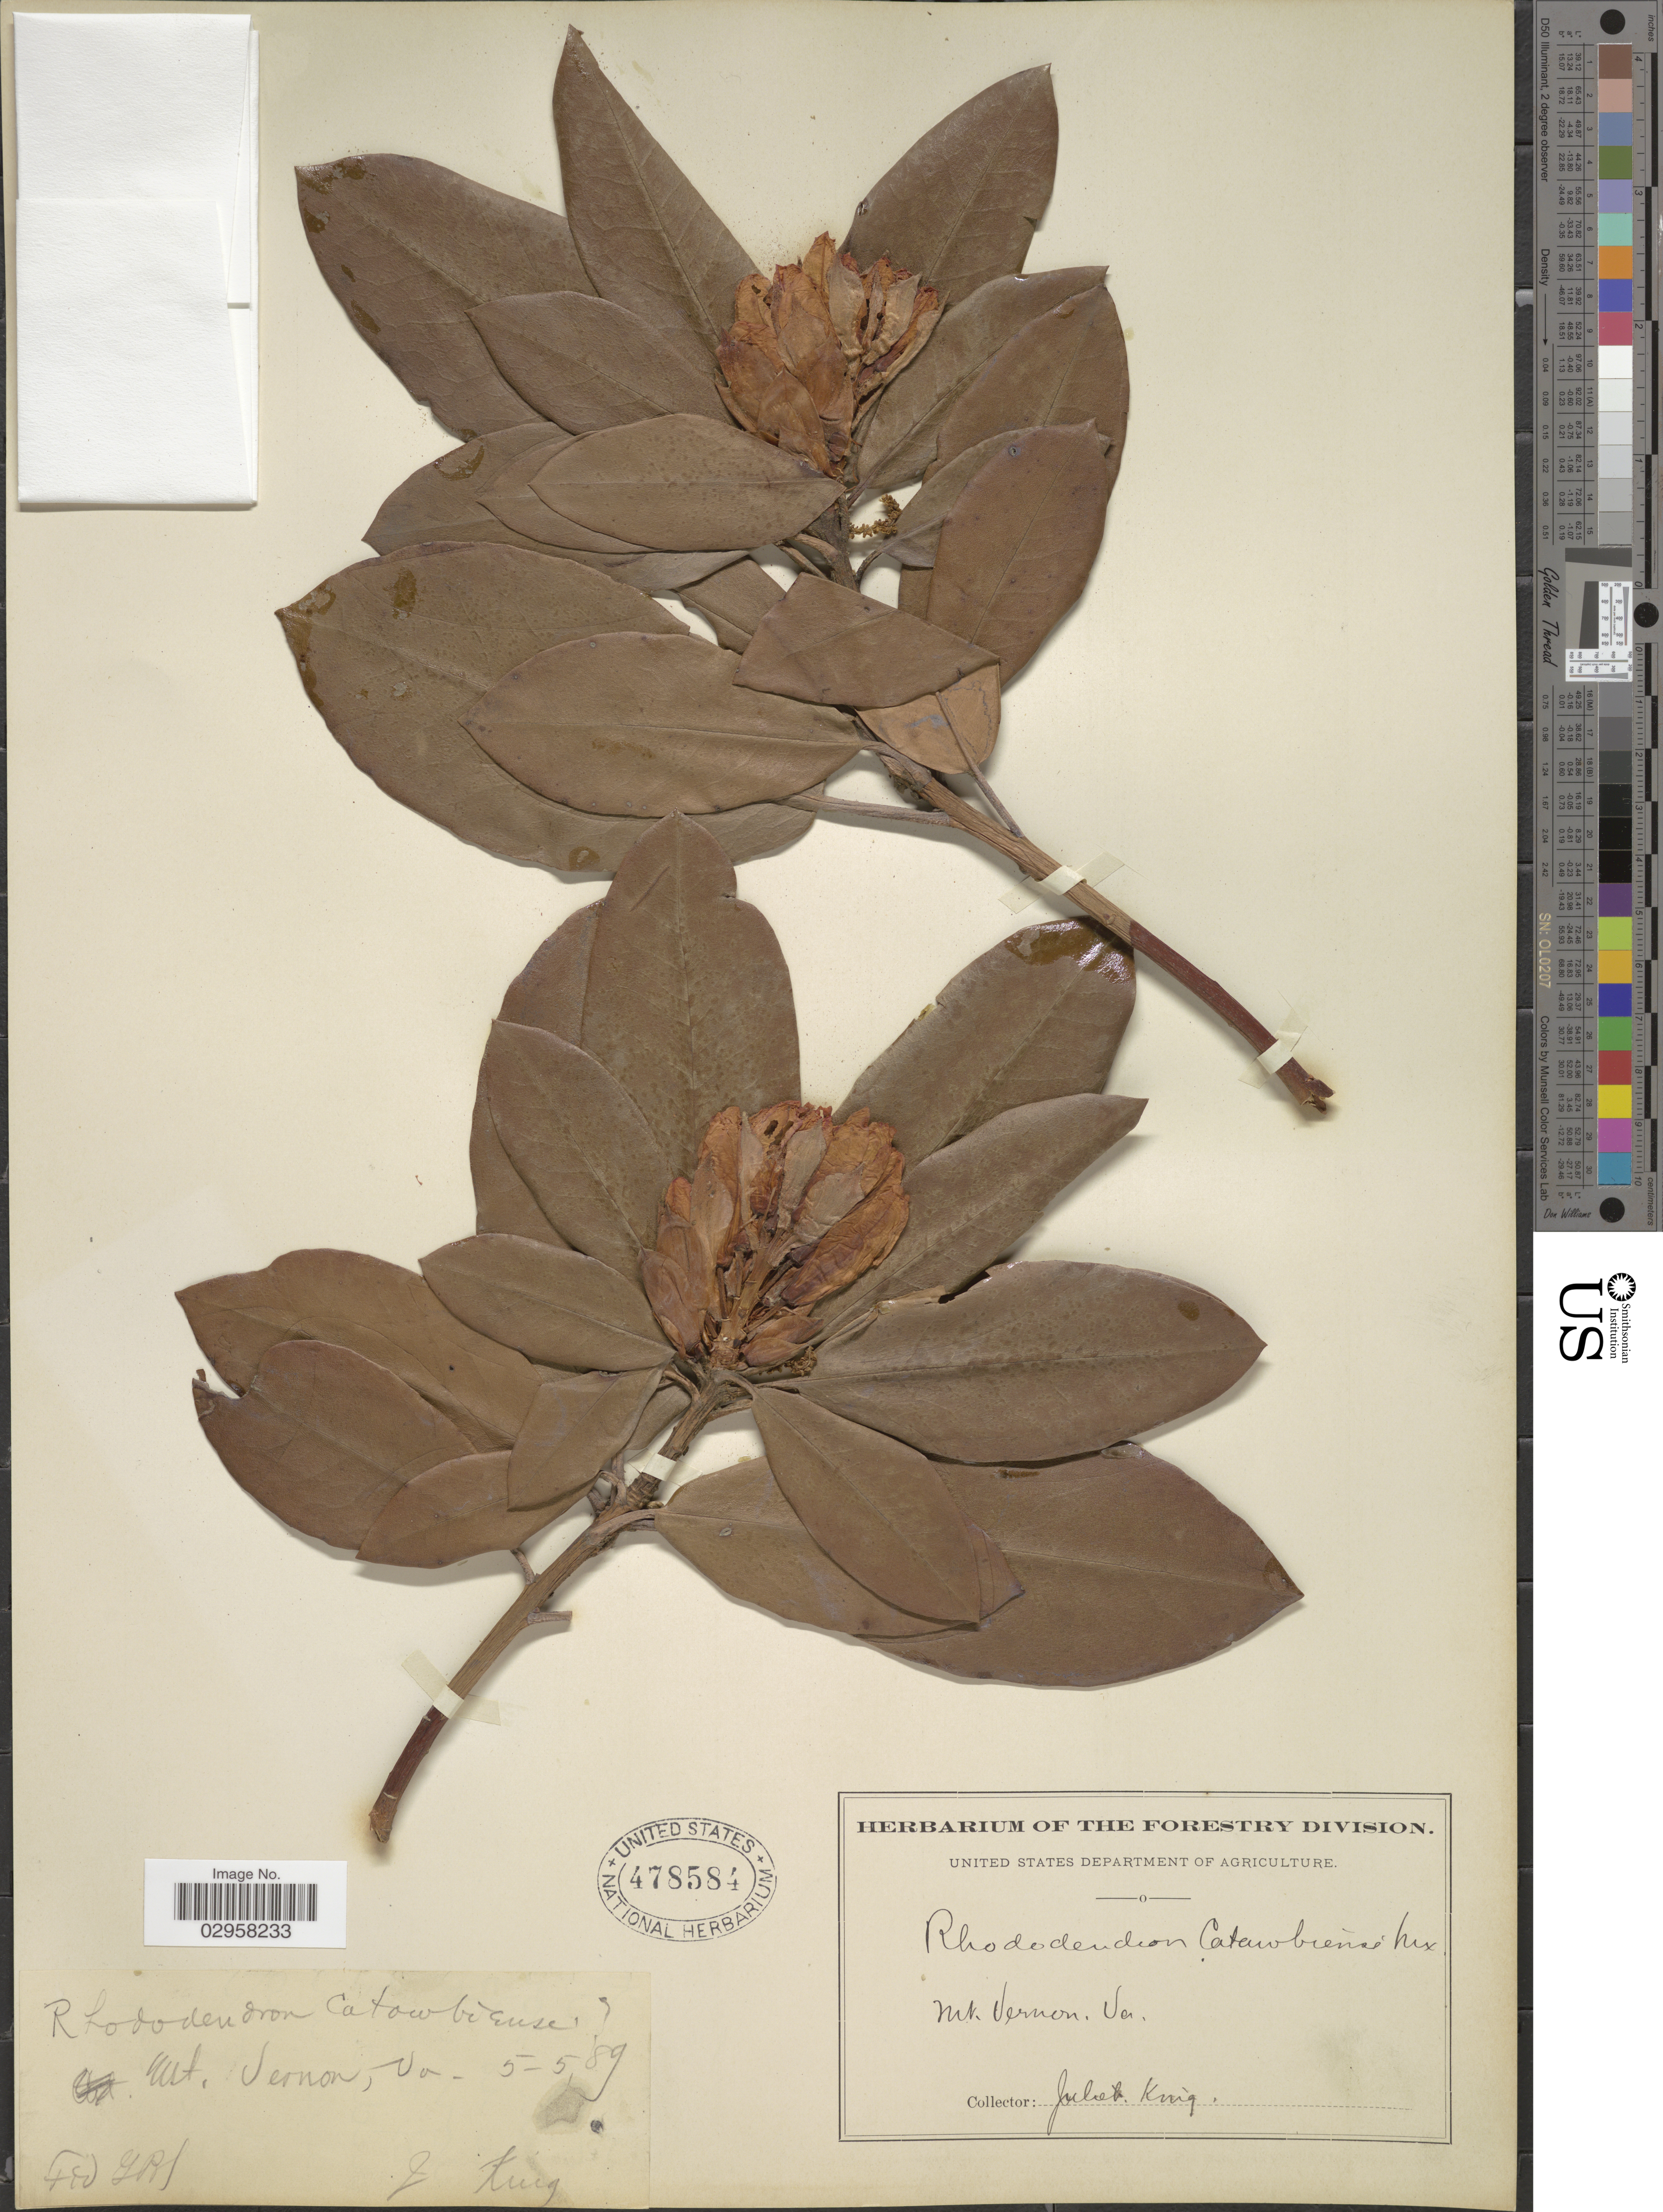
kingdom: Plantae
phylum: Tracheophyta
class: Magnoliopsida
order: Ericales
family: Ericaceae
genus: Rhododendron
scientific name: Rhododendron catawbiense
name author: Michx.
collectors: J. King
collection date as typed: Transcribed d/m/y: 5/5/89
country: United States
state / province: Virginia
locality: Mt. Vernon.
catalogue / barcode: US 478584